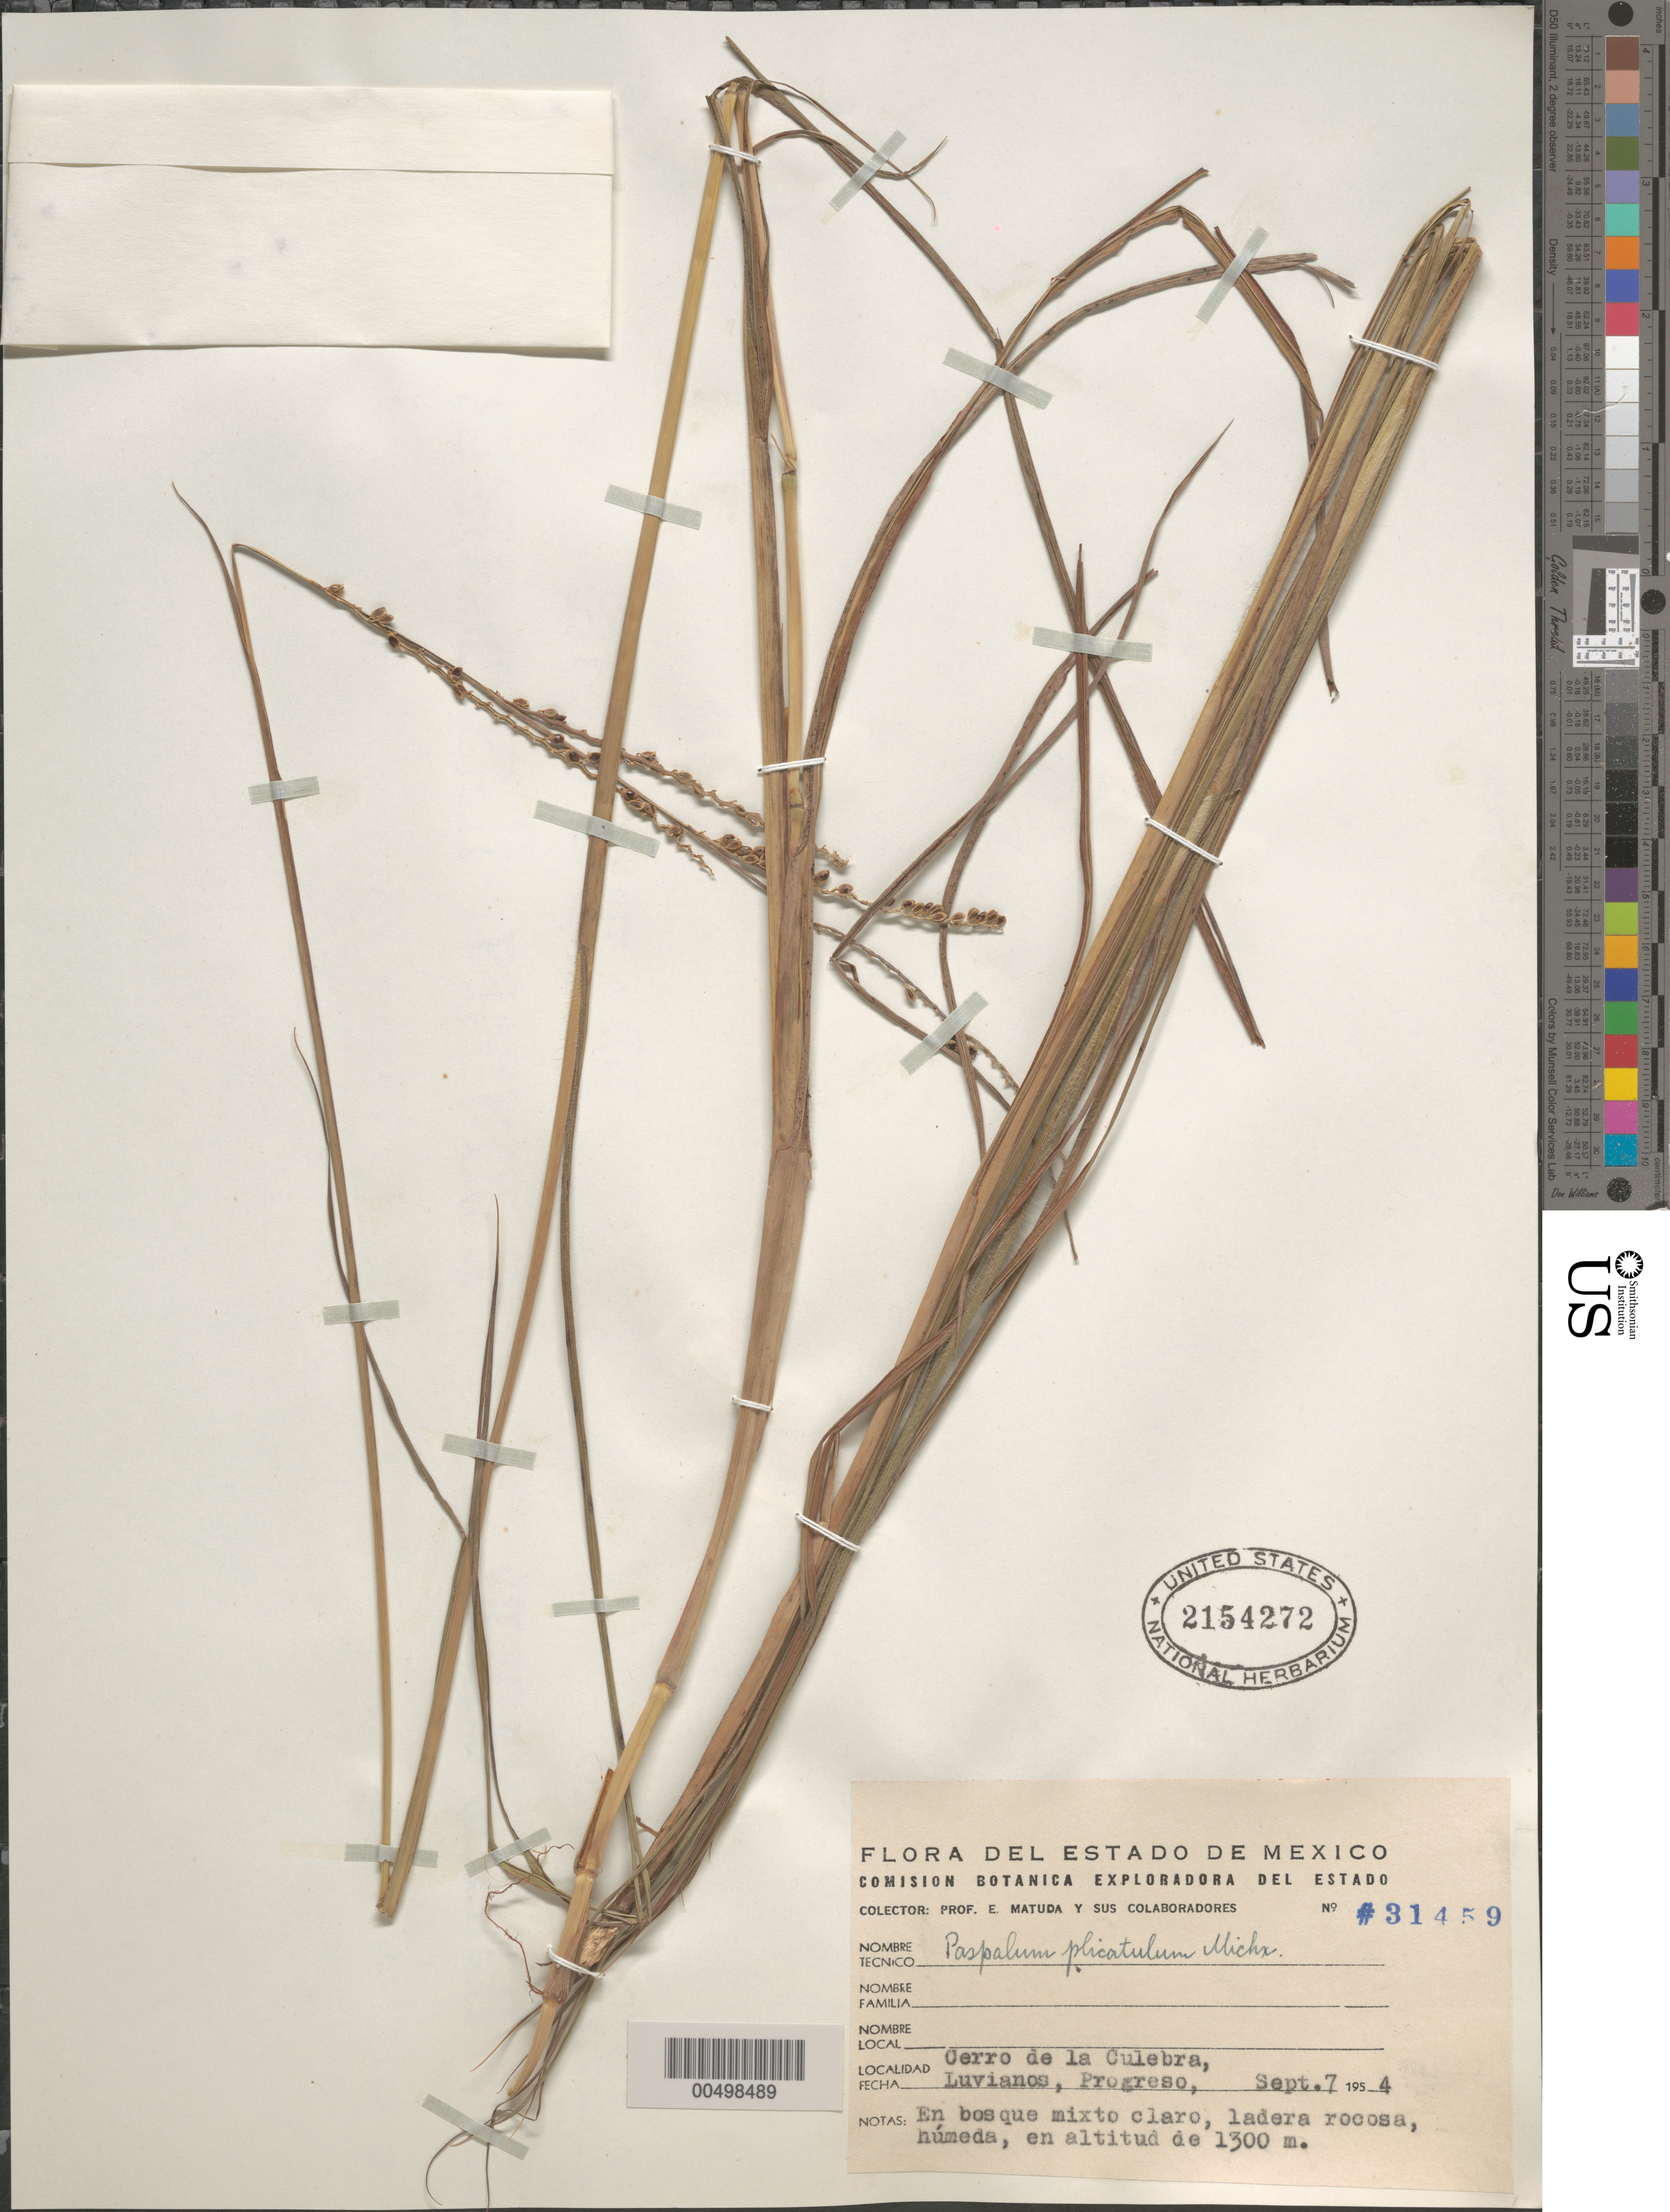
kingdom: Plantae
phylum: Tracheophyta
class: Liliopsida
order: Poales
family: Poaceae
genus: Paspalum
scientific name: Paspalum plicatulum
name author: Michx.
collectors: E. Matuda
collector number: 31459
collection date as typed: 7 Sep 1954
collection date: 1954-09-07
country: Mexico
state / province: México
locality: Cerro de la Culebra, Luvianos, Progresso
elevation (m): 1300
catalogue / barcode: US 2154272